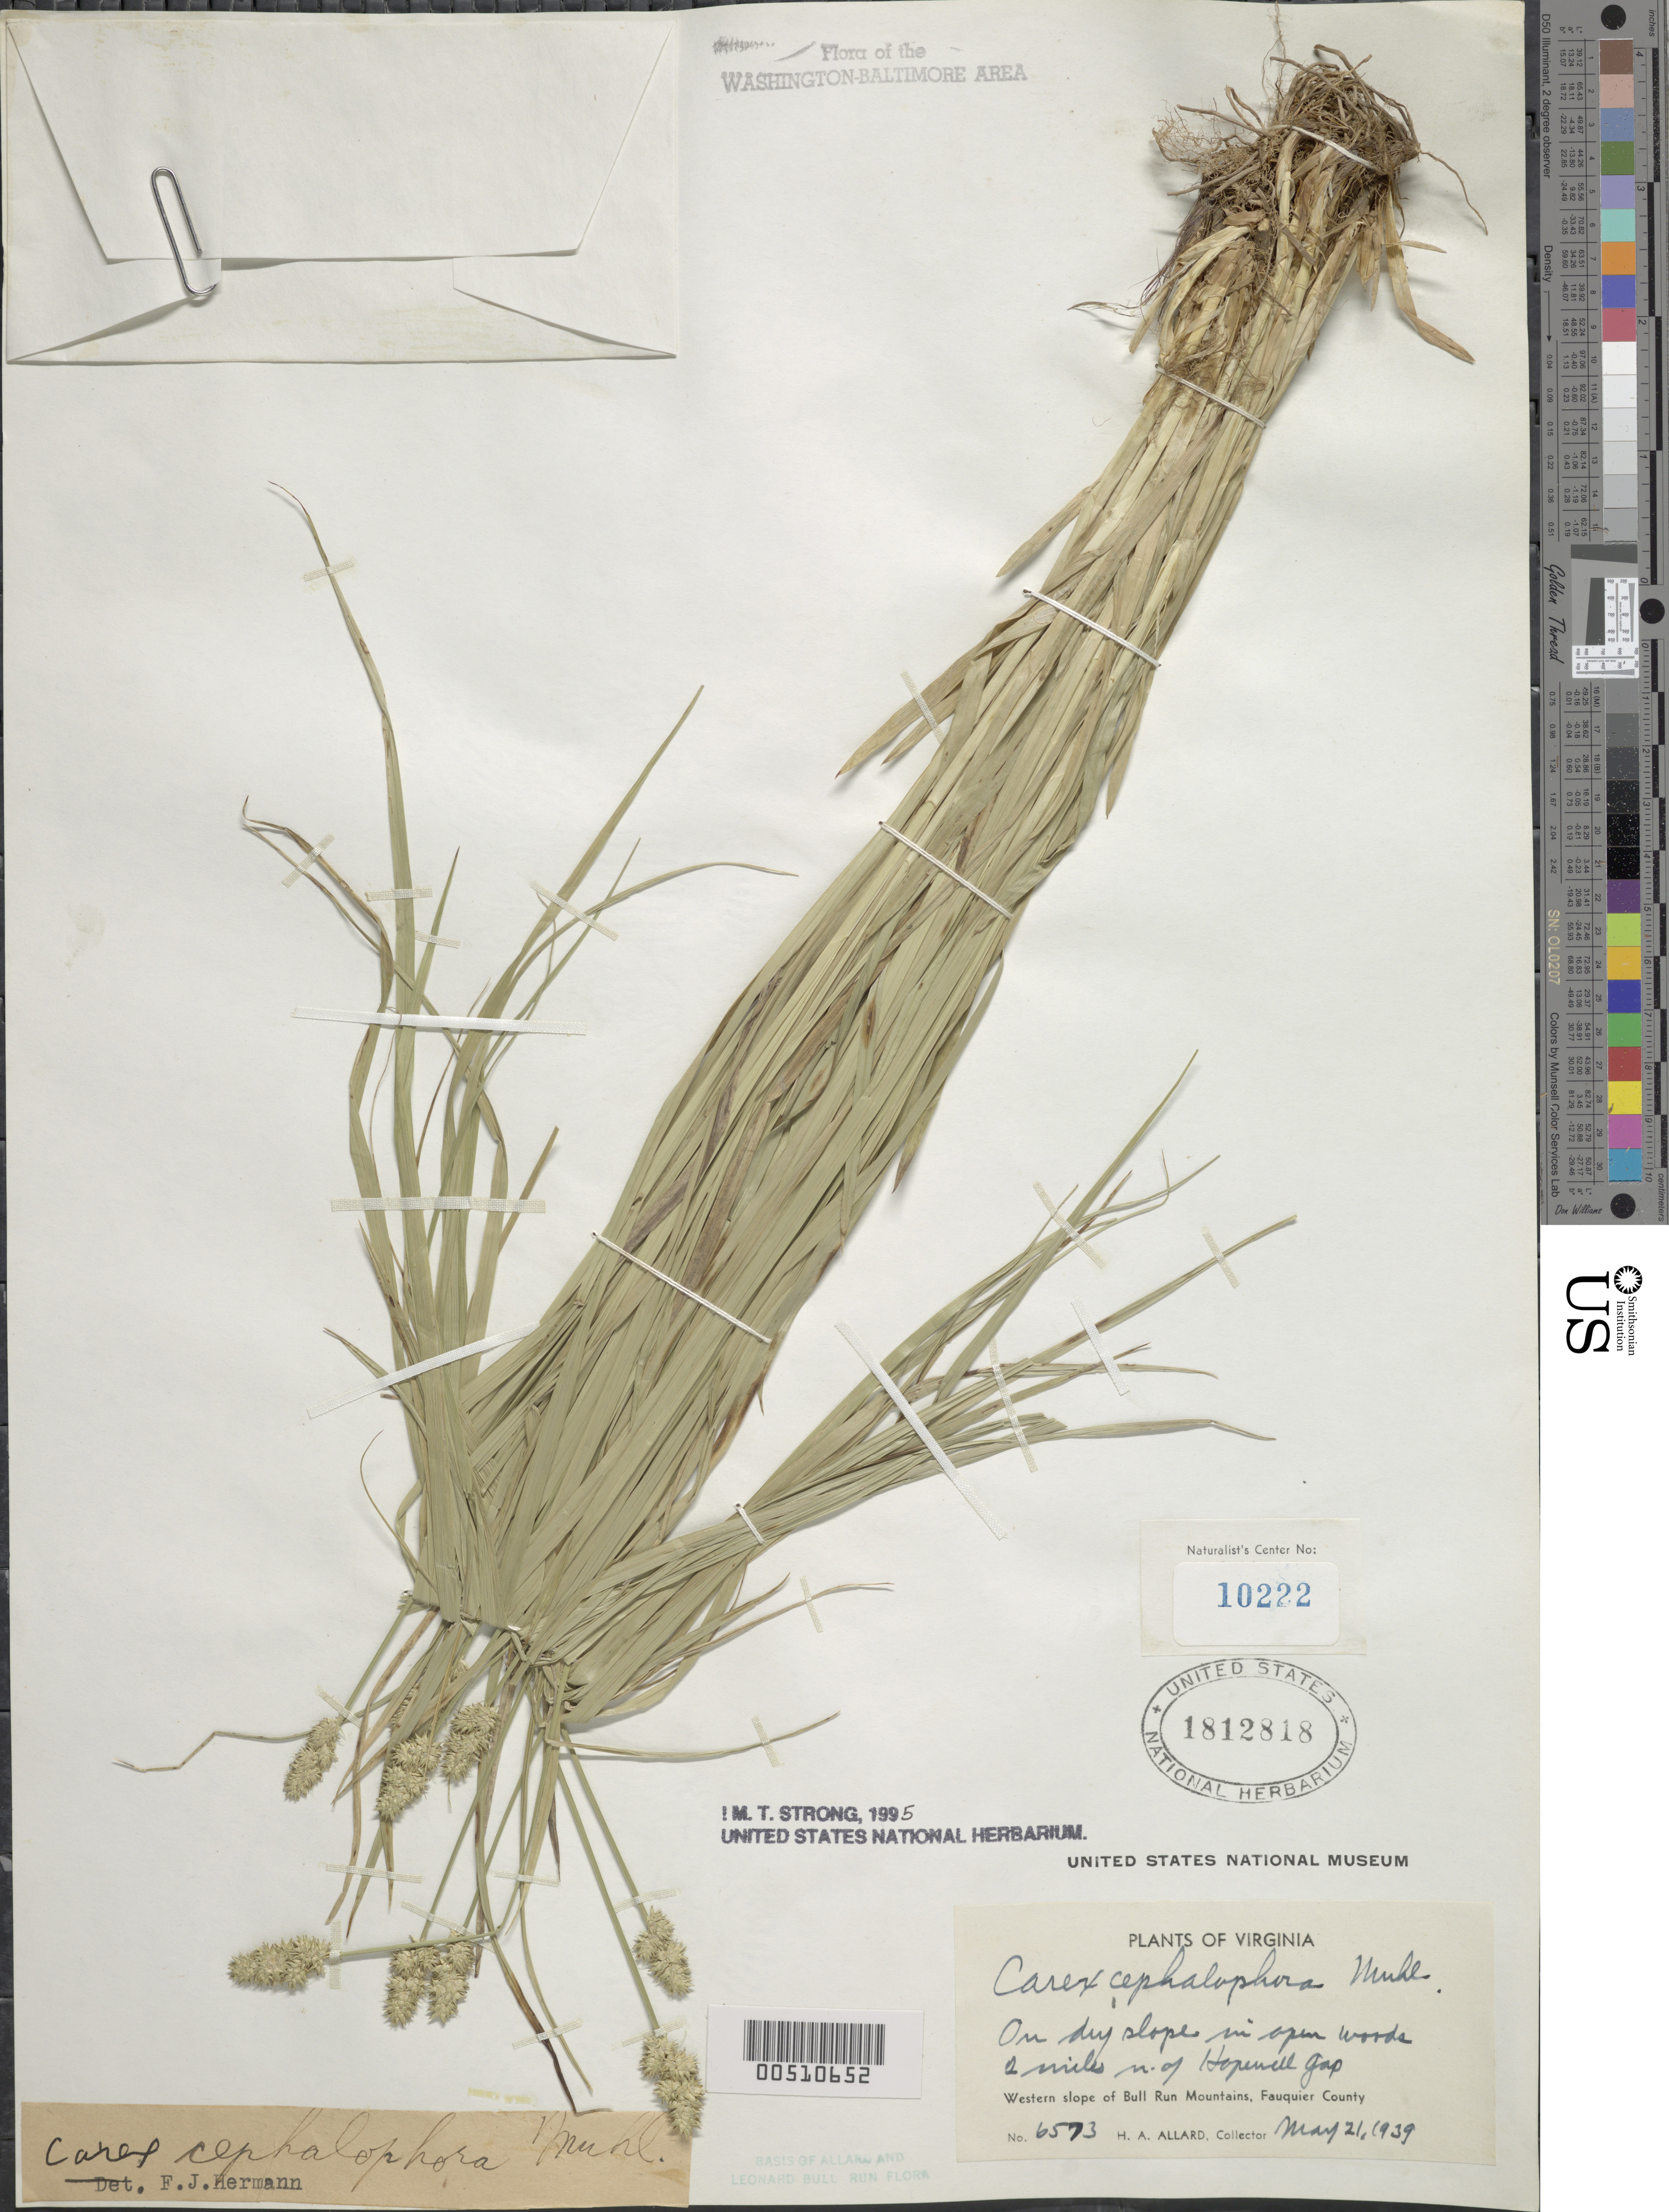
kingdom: Plantae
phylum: Tracheophyta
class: Liliopsida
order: Poales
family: Cyperaceae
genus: Carex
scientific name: Carex cephalophora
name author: Muhl. ex Willd.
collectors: H. A. Allard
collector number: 6573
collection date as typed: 21 May 1939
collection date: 1939-05-21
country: United States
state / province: Virginia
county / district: Fauquier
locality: N of Hopewell Gap, W slope of Bull Run Mts. Bull Run Mts.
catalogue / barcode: US 1812818